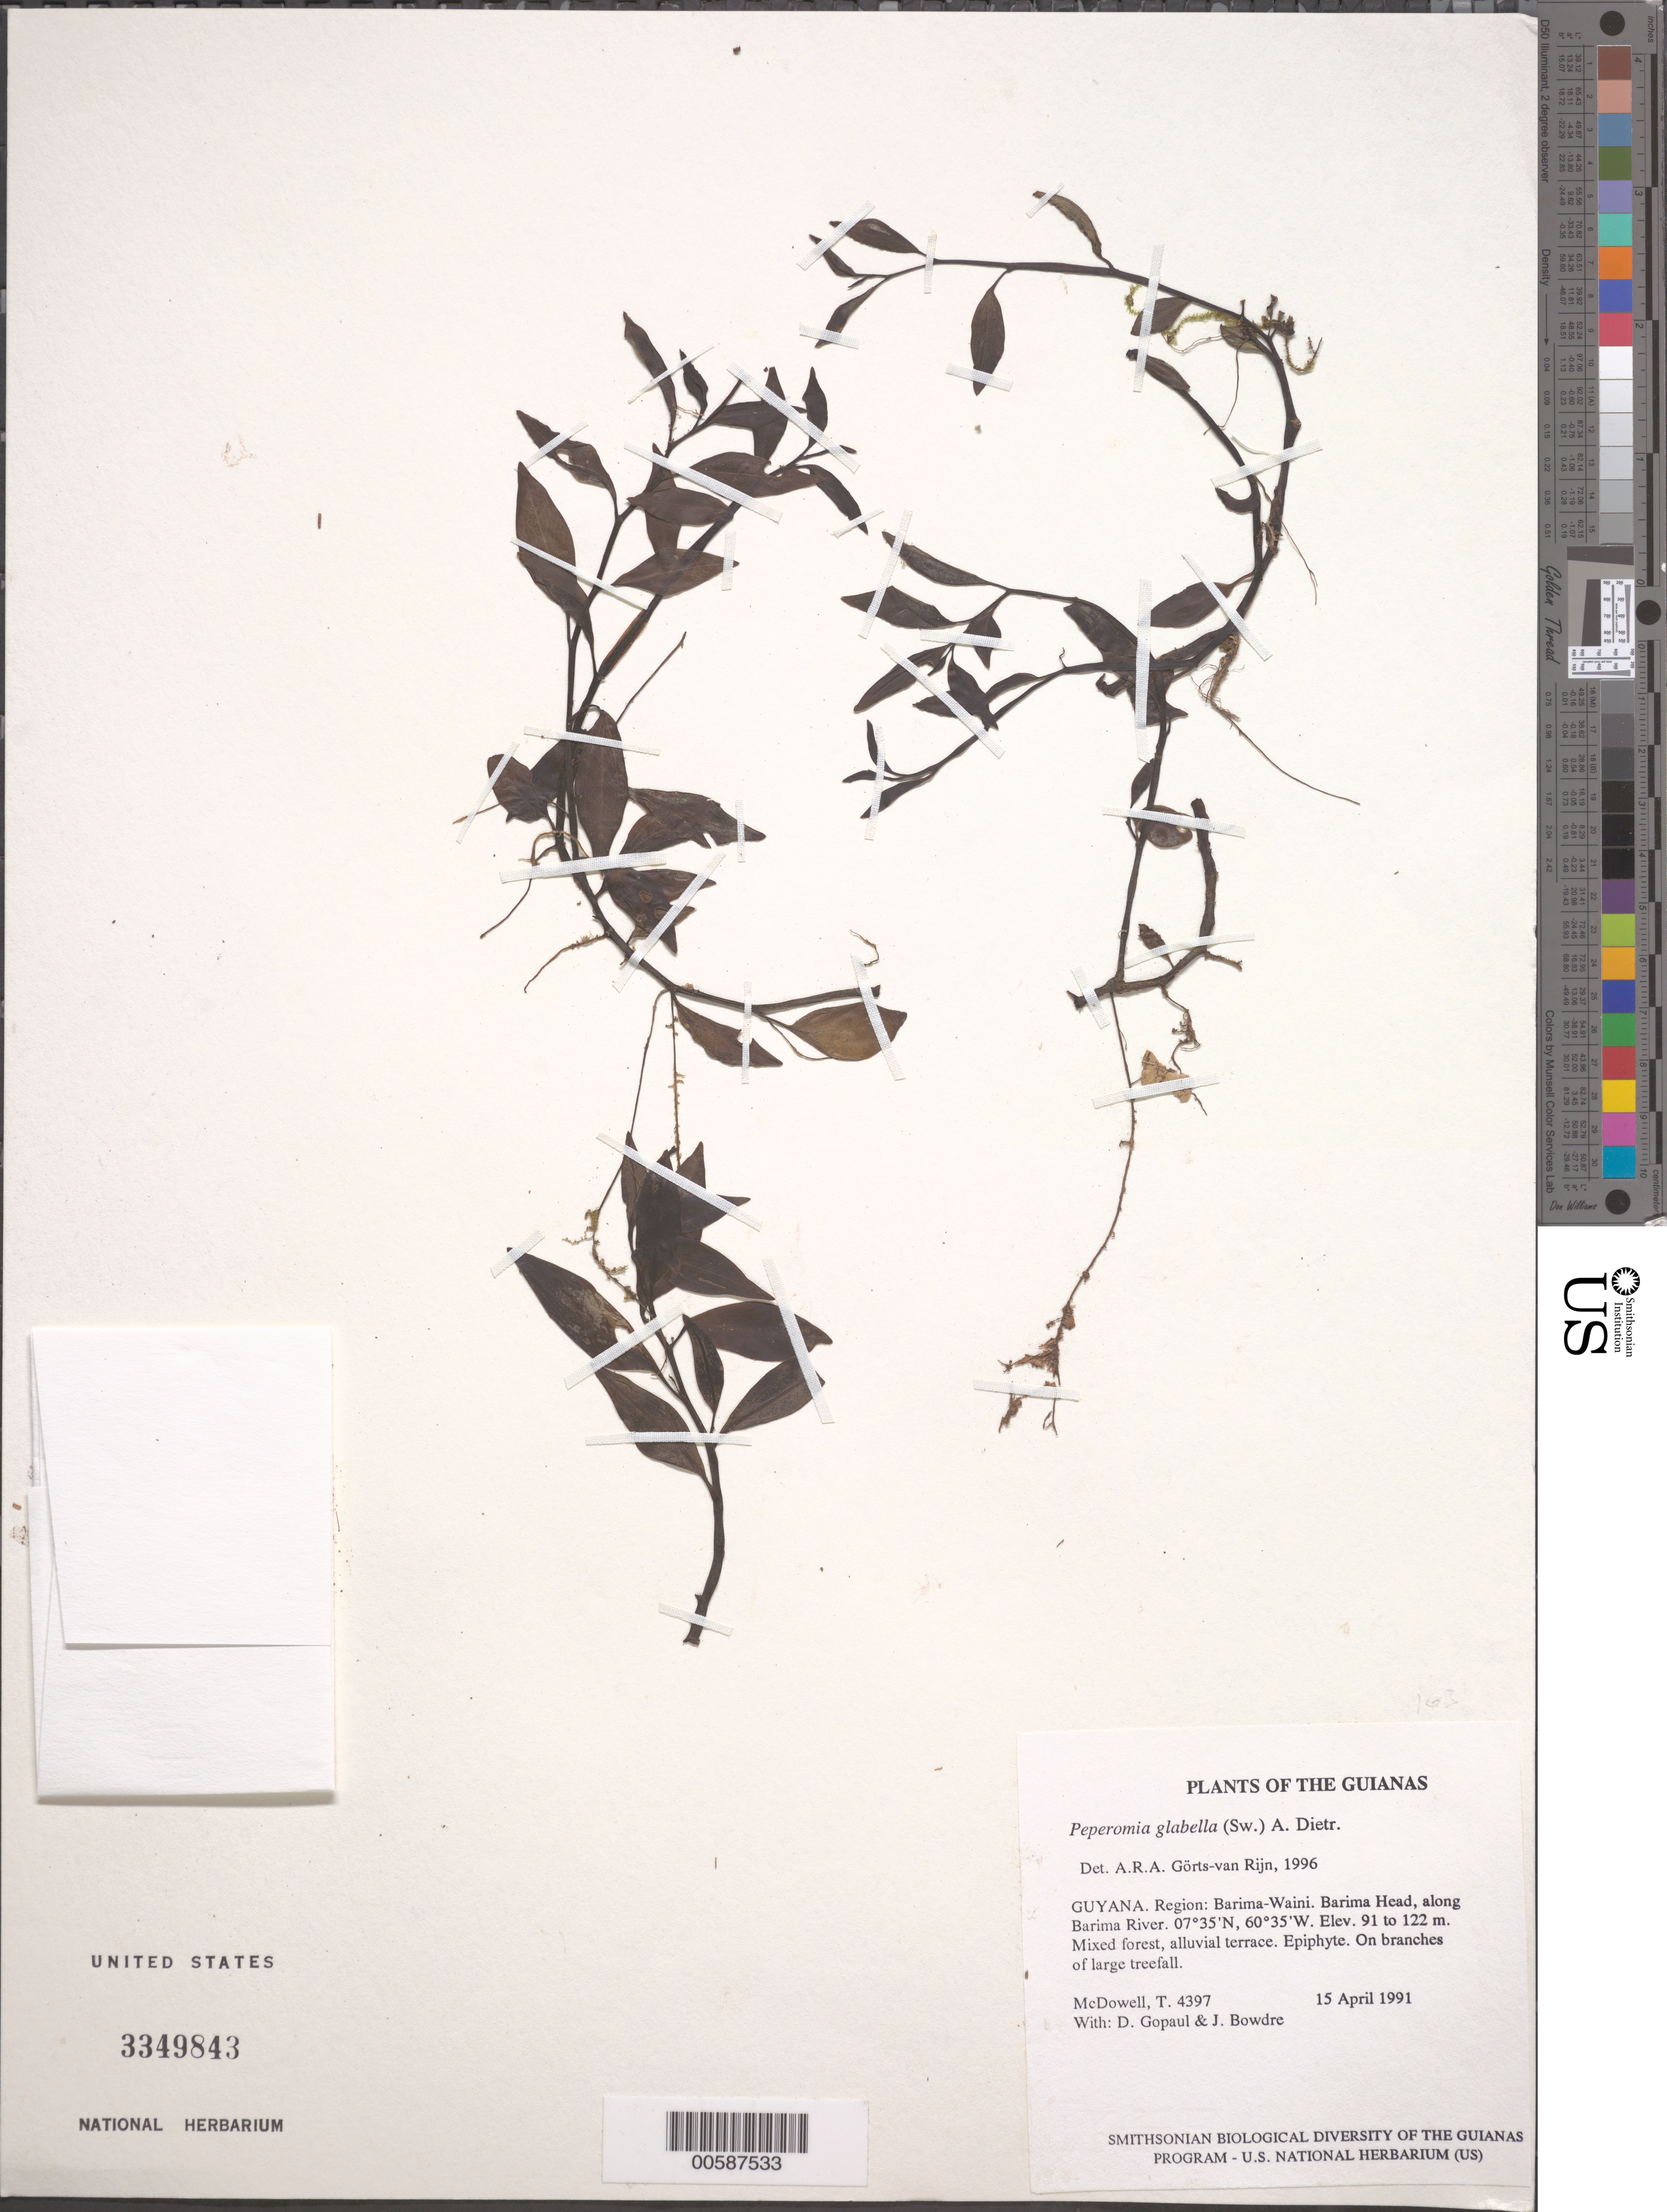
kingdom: Plantae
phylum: Tracheophyta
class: Magnoliopsida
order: Piperales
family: Piperaceae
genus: Peperomia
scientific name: Peperomia glabella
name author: (Sw.) A. Dietr.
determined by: Görts-van Rijn, A. R. A.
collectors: T. McDowell, D. Gopaul & J. Bowdre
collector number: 4397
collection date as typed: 15 April 1991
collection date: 1991-04-15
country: Guyana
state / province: Barima-Waini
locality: Barima Head, along Barima River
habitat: Mixed forest, alluvial terrace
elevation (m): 91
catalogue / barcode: US 3349843